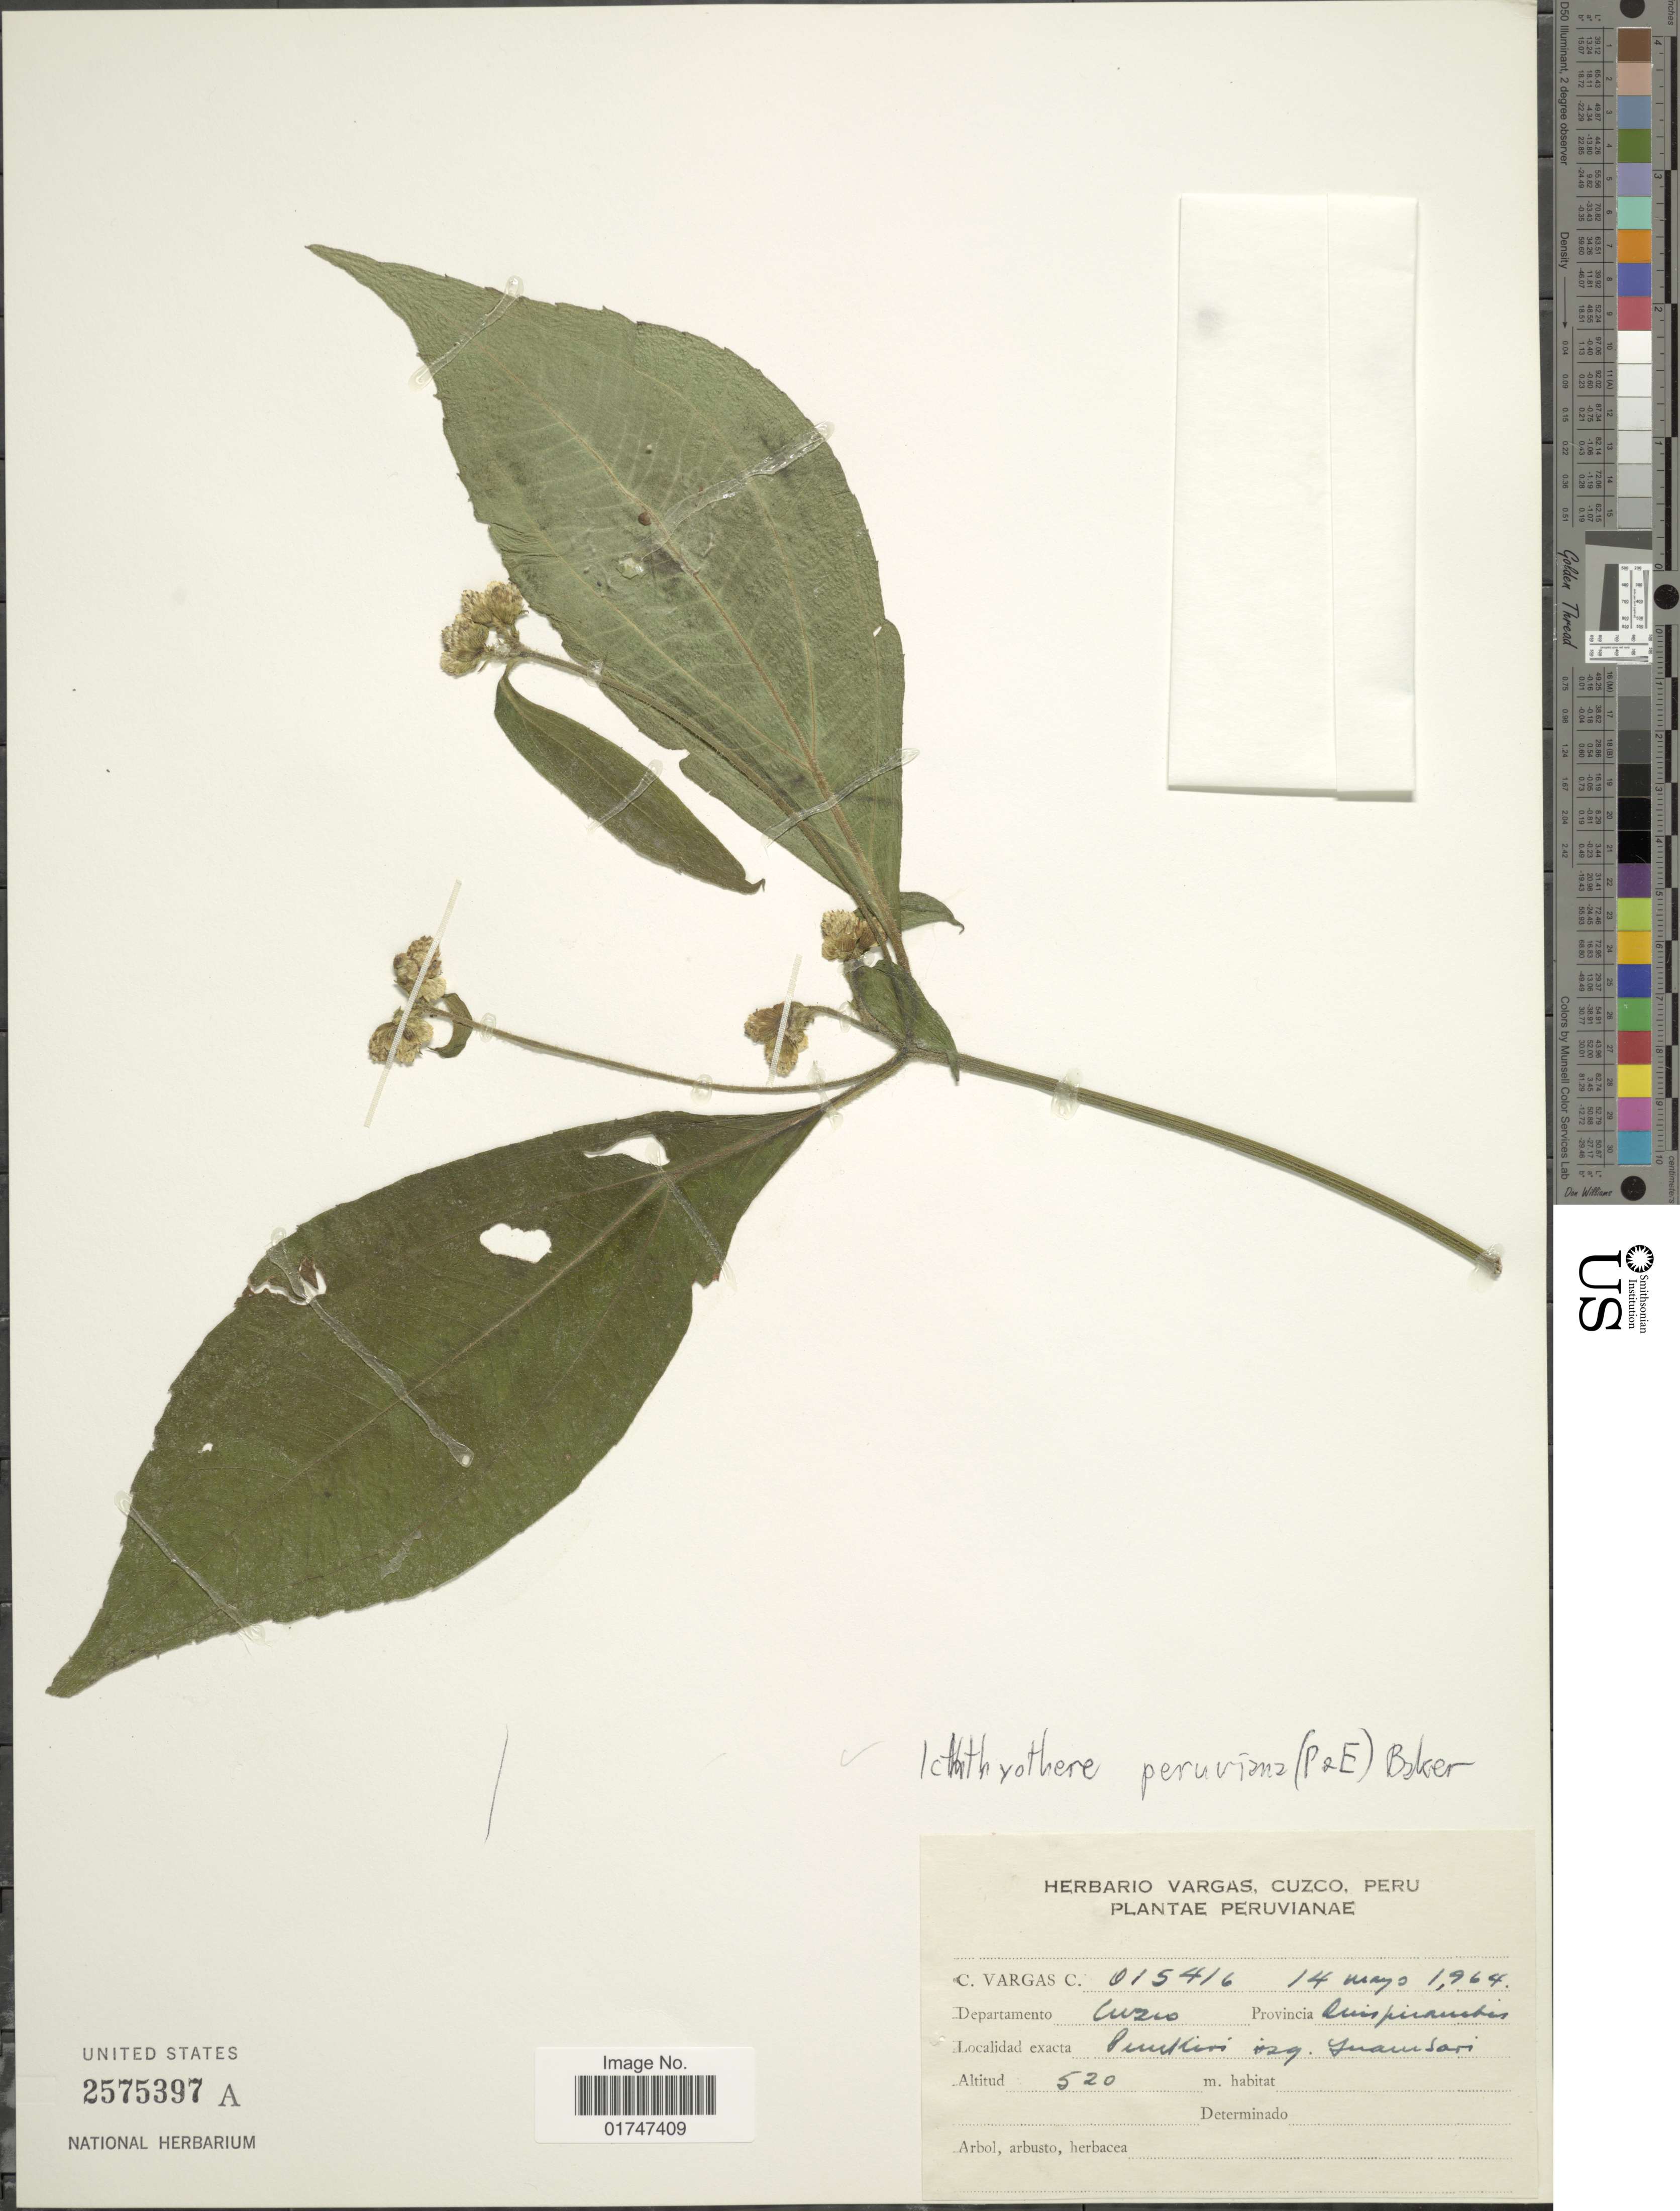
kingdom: Plantae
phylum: Tracheophyta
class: Magnoliopsida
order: Asterales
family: Asteraceae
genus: Ichthyothere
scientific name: Ichthyothere peruviana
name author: Baker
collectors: C. Vargas Calderón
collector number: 015416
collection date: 1964-05-14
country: Peru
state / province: Cusco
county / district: Quispicanchis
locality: Punkiri izq. Inambari.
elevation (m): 520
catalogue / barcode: US 2575397A